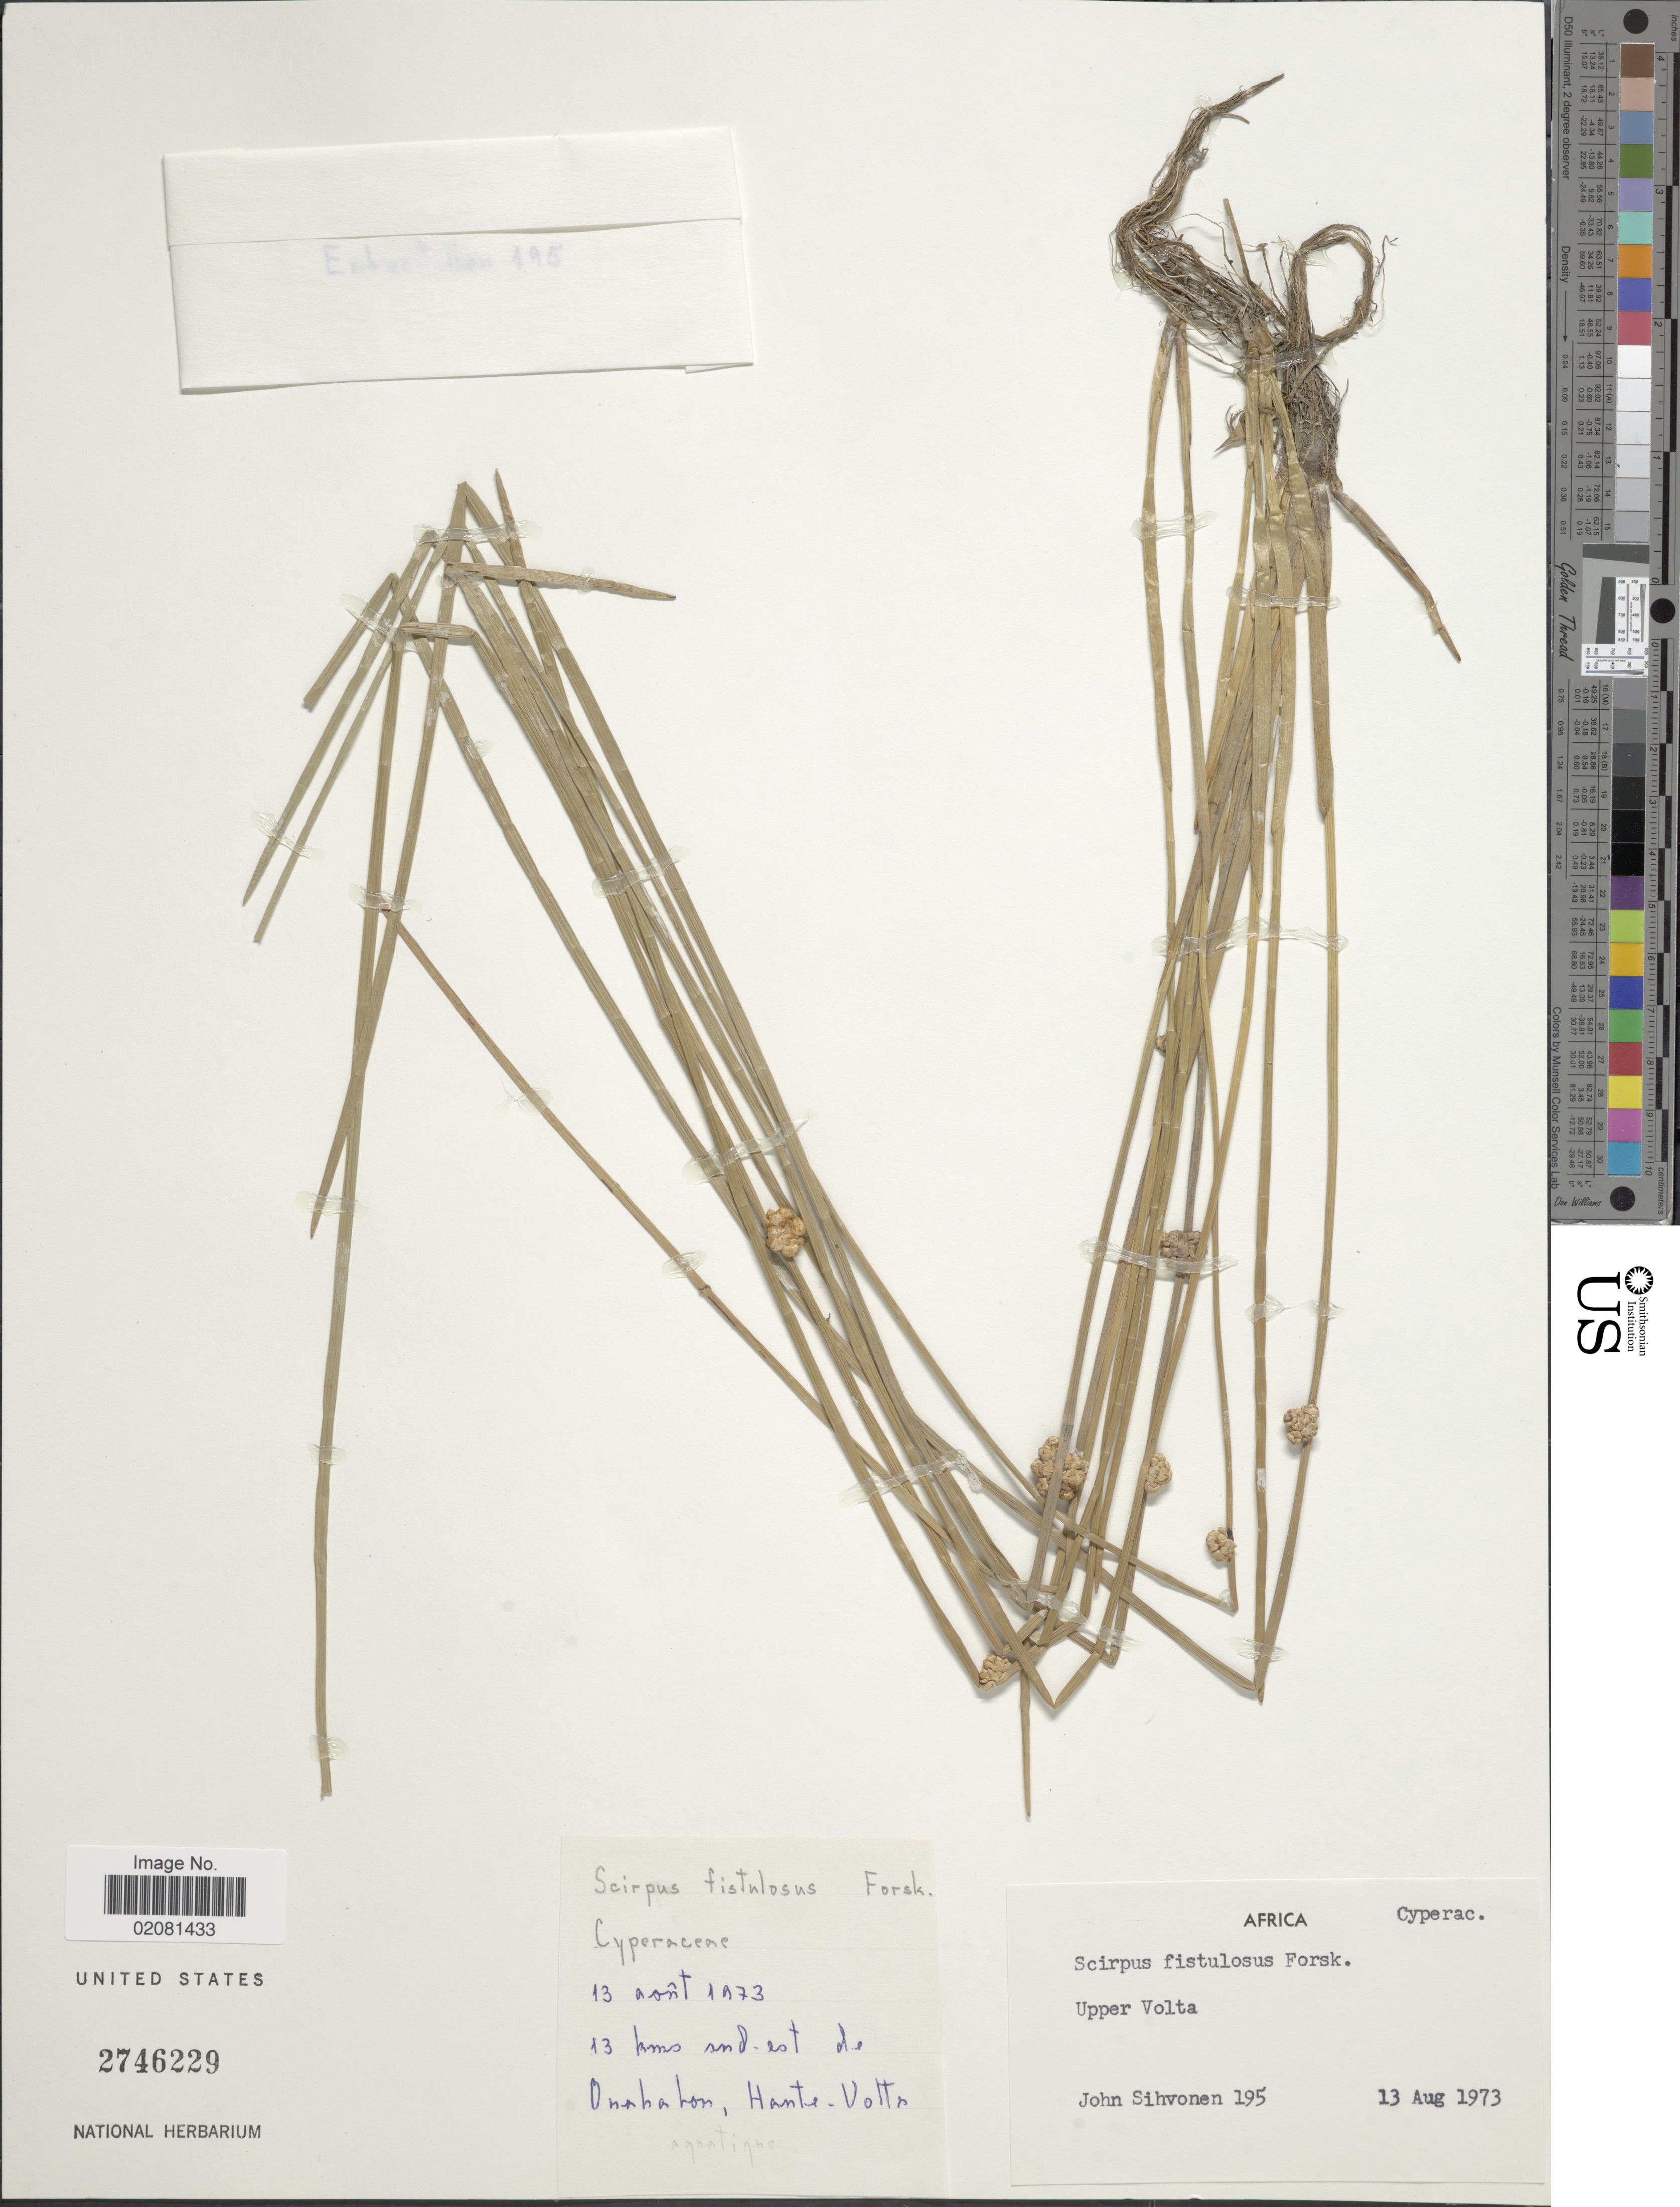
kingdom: Plantae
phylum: Tracheophyta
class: Liliopsida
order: Poales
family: Cyperaceae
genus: Schoenoplectus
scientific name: Schoenoplectus praelongatus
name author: (Poir.) J. Raynal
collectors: J. Sihvonen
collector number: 195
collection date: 1973-08-13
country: Burkina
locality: Upper Volta. 13 kms sud-est de Ouahabou, Haute-Volta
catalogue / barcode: US 2746229